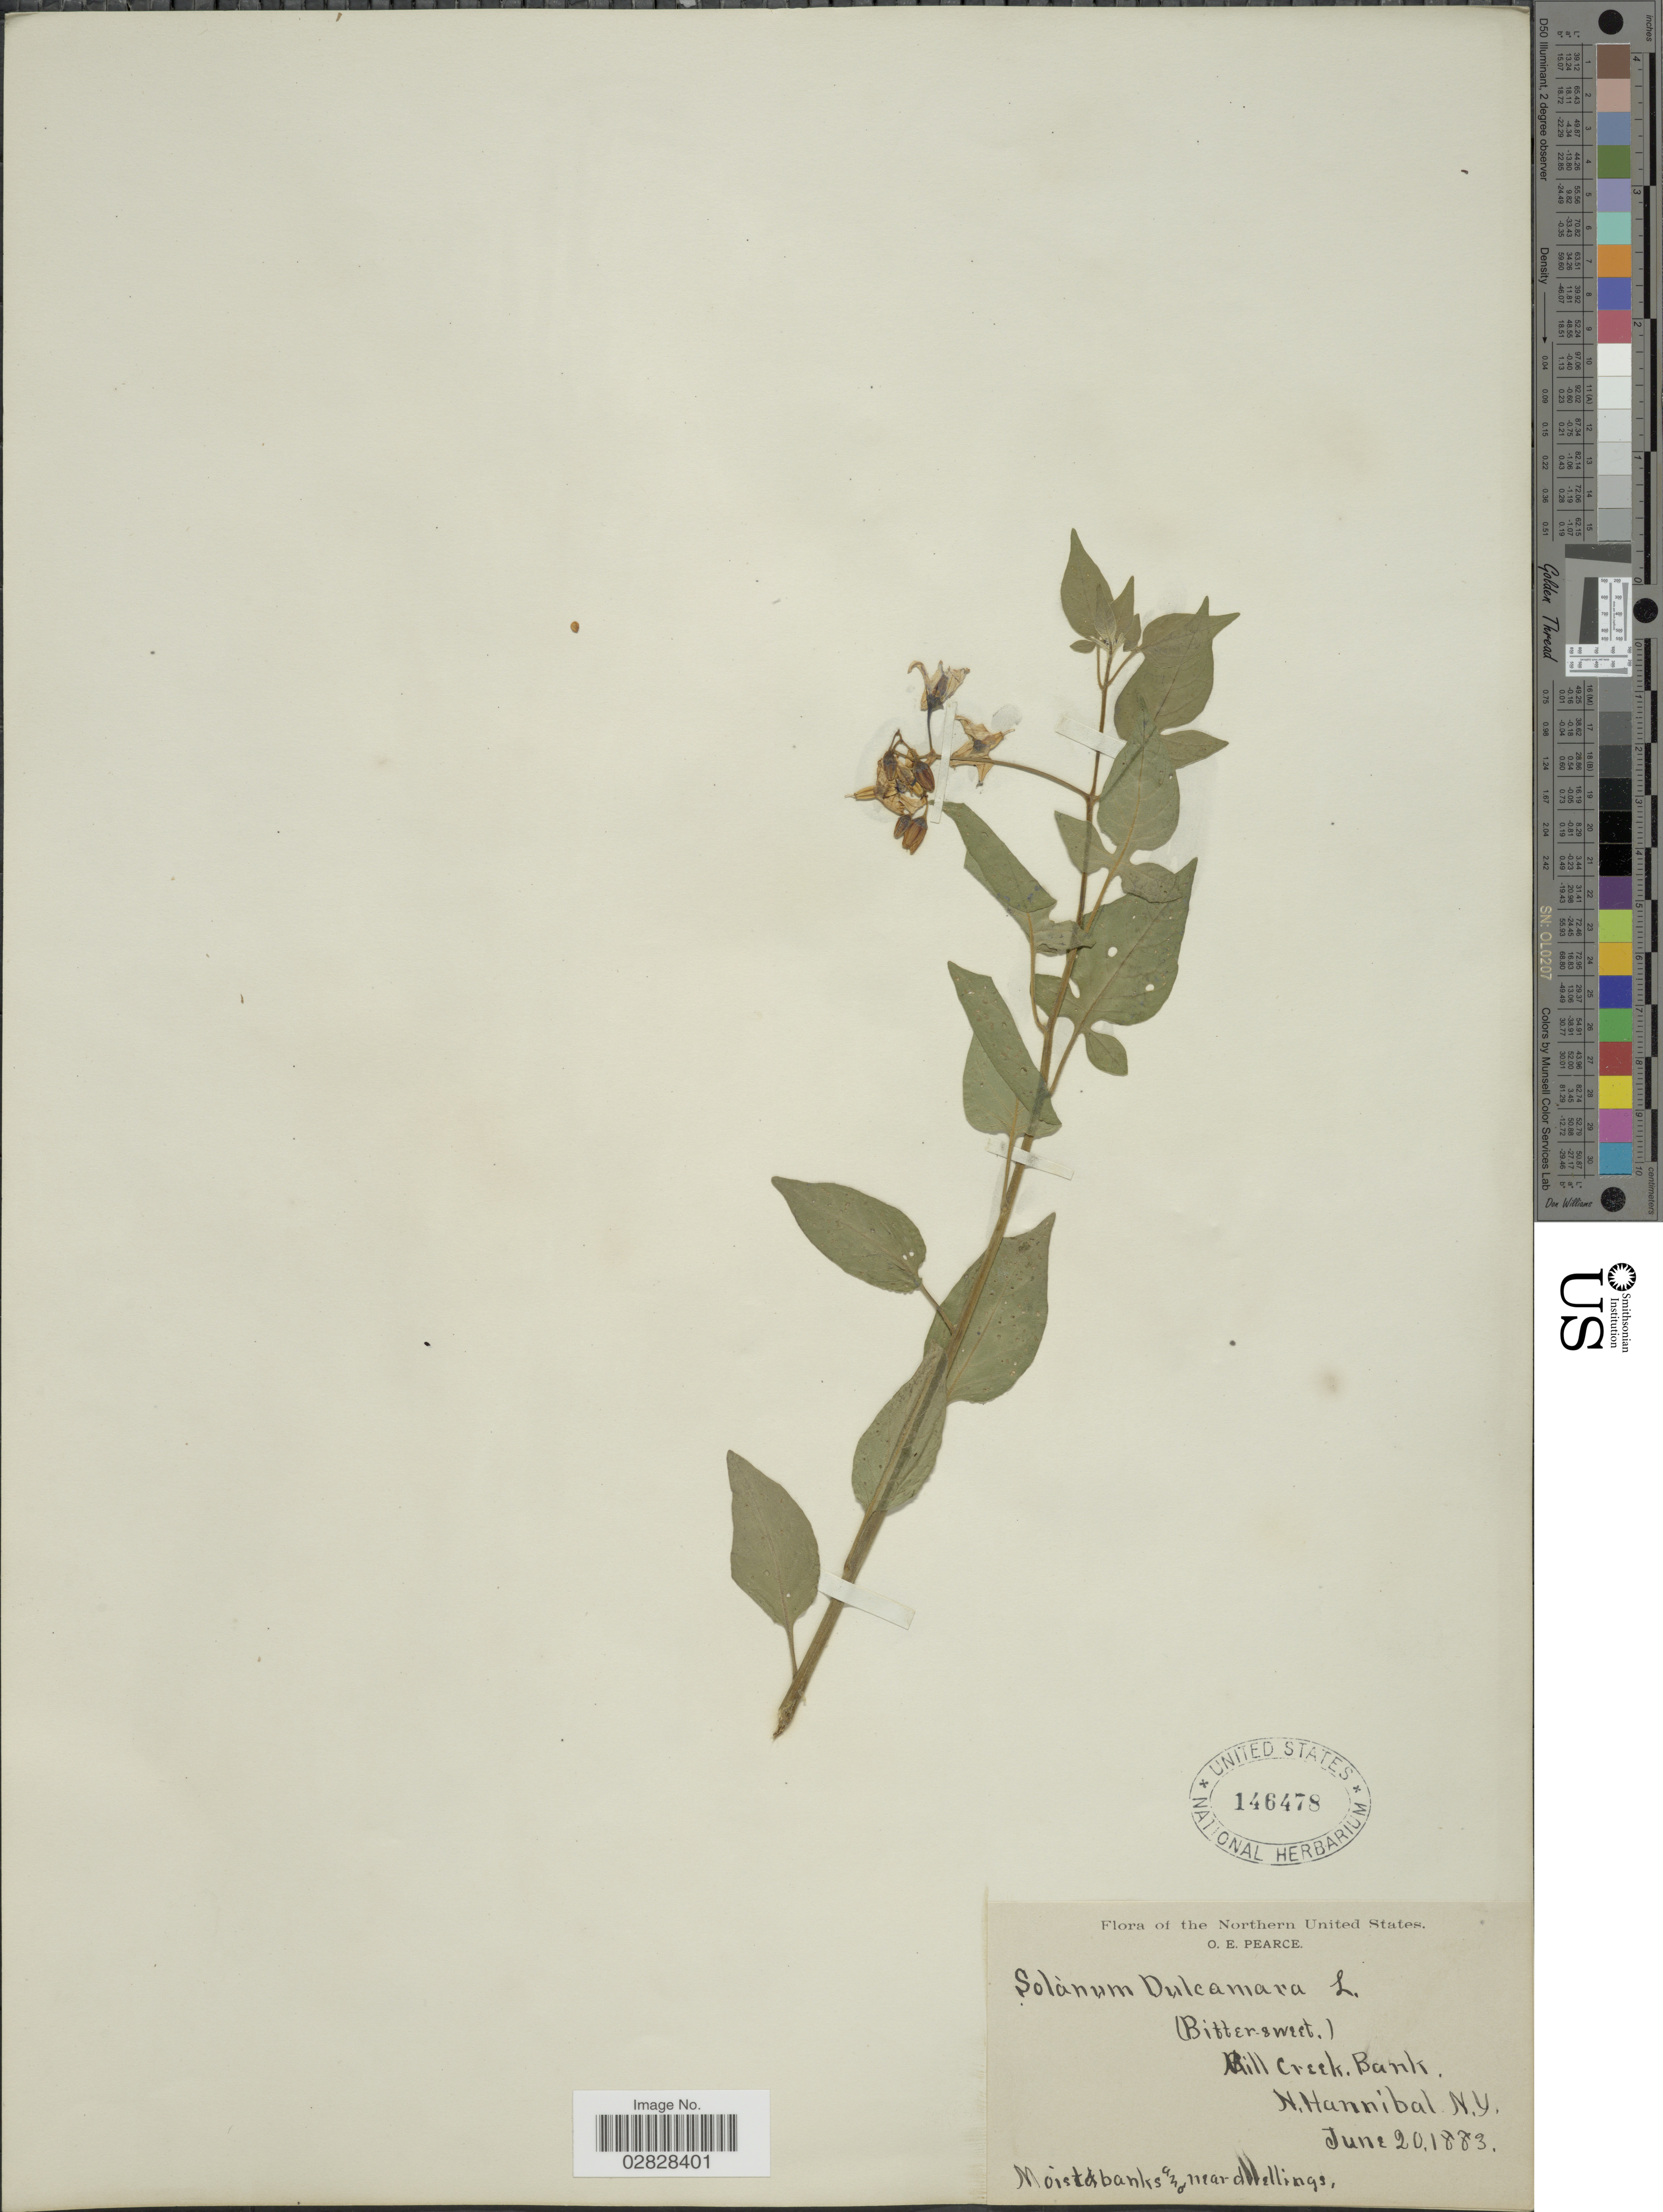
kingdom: Plantae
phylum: Tracheophyta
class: Magnoliopsida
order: Solanales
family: Solanaceae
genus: Solanum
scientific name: Solanum dulcamara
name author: L.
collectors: O. E. Pearce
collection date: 1883-06-20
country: United States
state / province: New York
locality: Hill Creek. Bank. N. Hannibal. Moist banks and near dwellings.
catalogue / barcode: US 146478